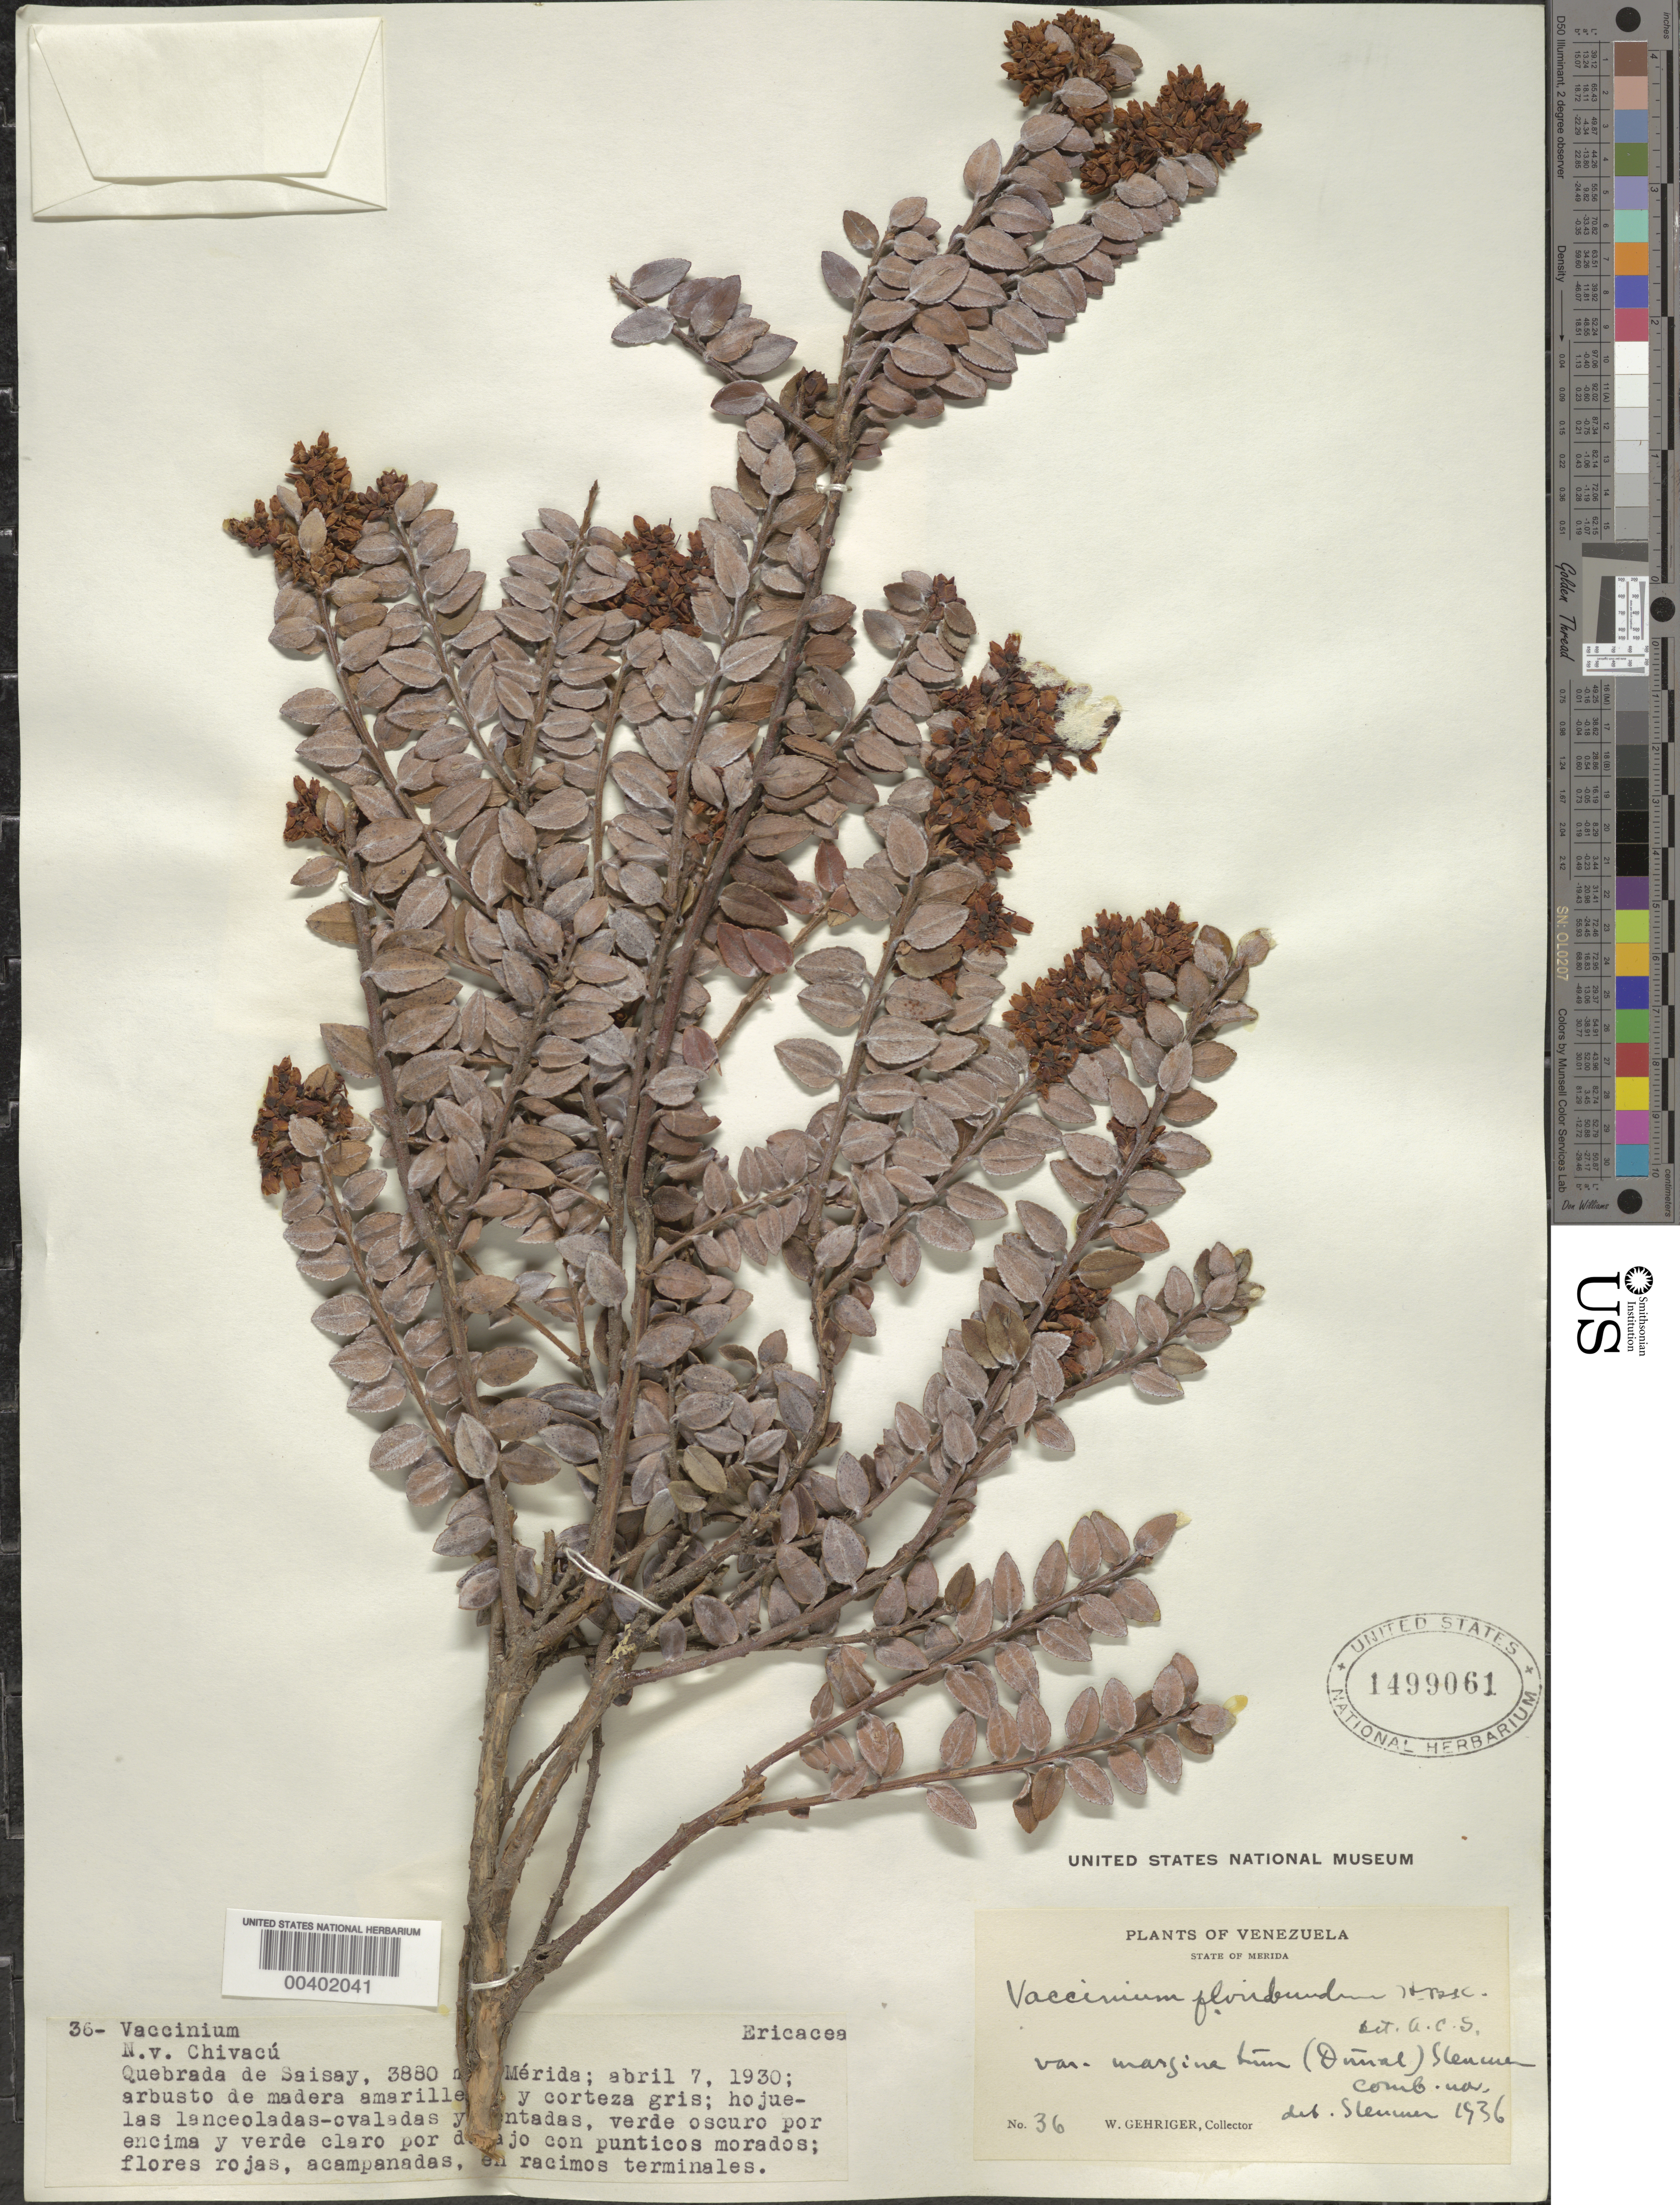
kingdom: Plantae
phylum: Tracheophyta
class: Magnoliopsida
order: Ericales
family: Ericaceae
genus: Vaccinium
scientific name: Vaccinium floribundum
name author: Kunth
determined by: Smith, A. C.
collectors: Bro. Gines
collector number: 36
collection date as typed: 07 Apr 1930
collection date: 1930-04-07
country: Venezuela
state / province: Mérida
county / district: Rangel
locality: Quebrada de Saisay Saisay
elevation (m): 3880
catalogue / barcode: US 1499061